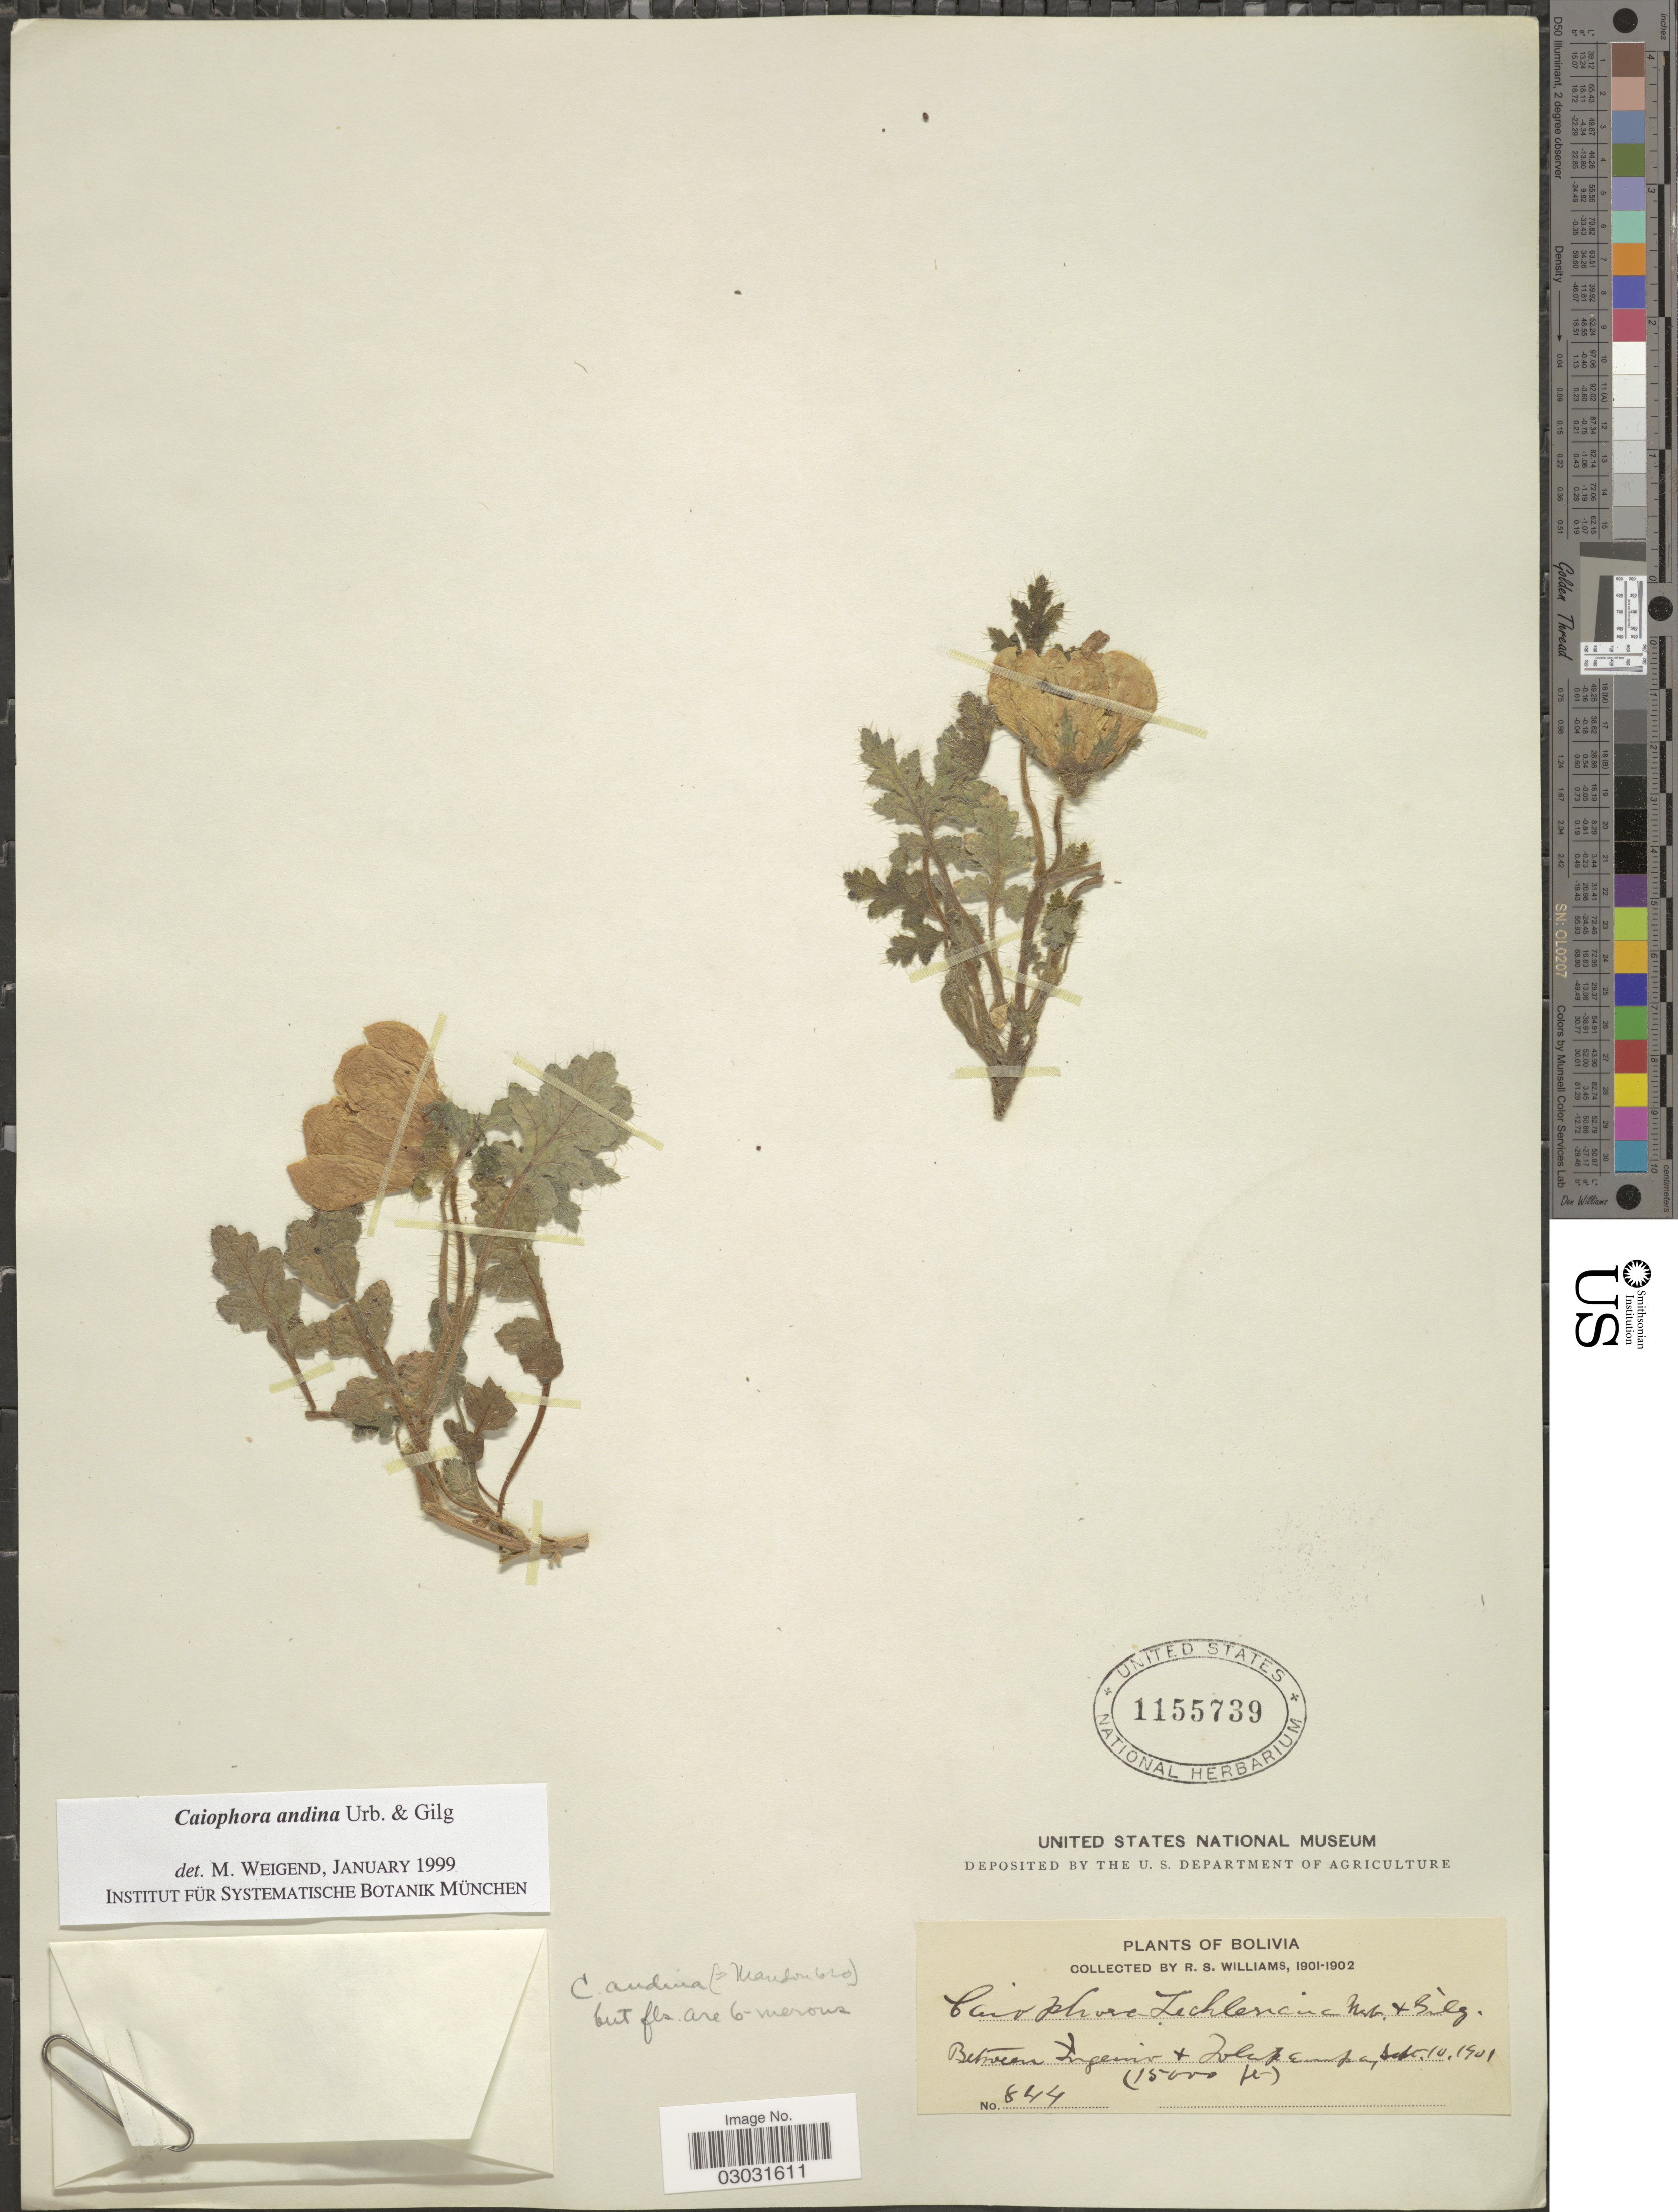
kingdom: Plantae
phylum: Tracheophyta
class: Magnoliopsida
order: Cornales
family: Loasaceae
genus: Caiophora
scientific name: Caiophora andina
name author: Urb. & Gilg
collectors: R. S. Williams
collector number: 844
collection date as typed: Sept. 10, 1901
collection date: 1901-09-10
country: Bolivia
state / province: La Páz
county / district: Larecaja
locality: Between Ingenio + Tolapampa (on trail from Sorata to Mapiri)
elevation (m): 4572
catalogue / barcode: US 1155739